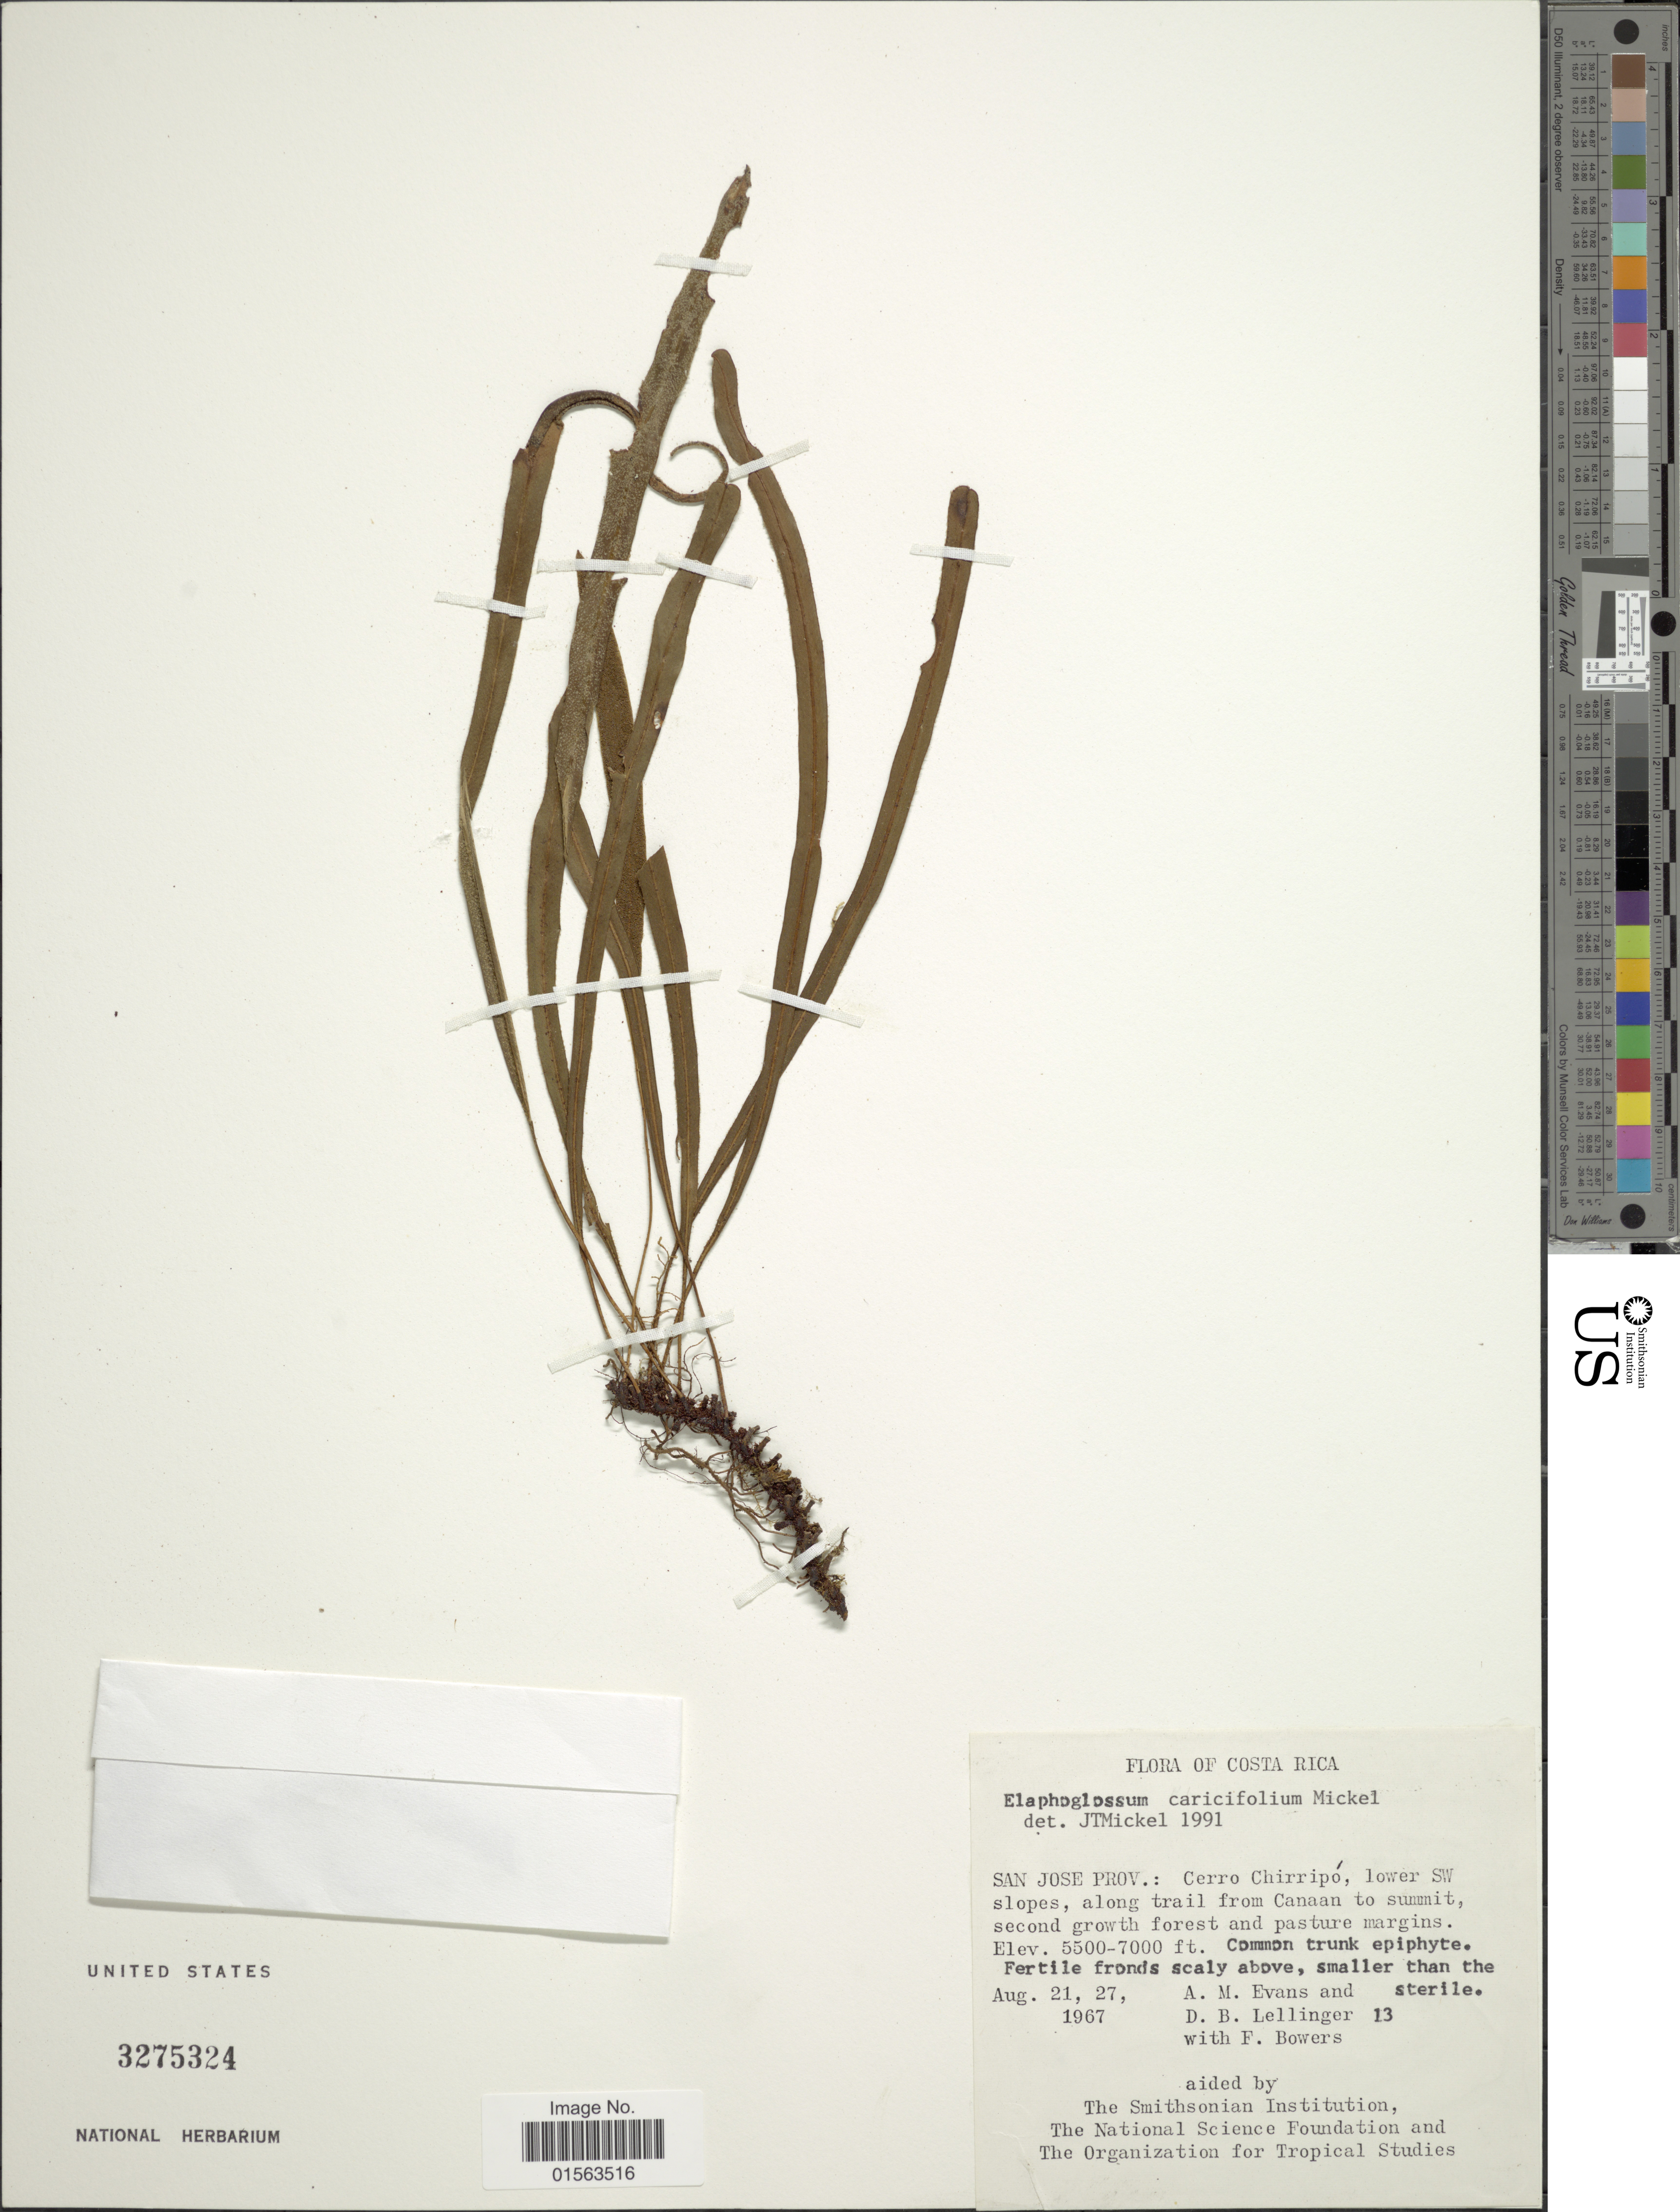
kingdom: Plantae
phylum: Tracheophyta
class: Polypodiopsida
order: Polypodiales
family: Dryopteridaceae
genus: Elaphoglossum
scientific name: Elaphoglossum caricifolium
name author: Mickel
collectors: A. M. Evans, D. B. Lellinger & F. Bowers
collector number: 13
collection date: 1967-08-21/1967-08-27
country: Costa Rica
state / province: San José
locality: San Jose Prov.: Cerro Chirripo, lower SW slopes, along trail from Canaan to summit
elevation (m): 1676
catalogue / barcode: US 3275324